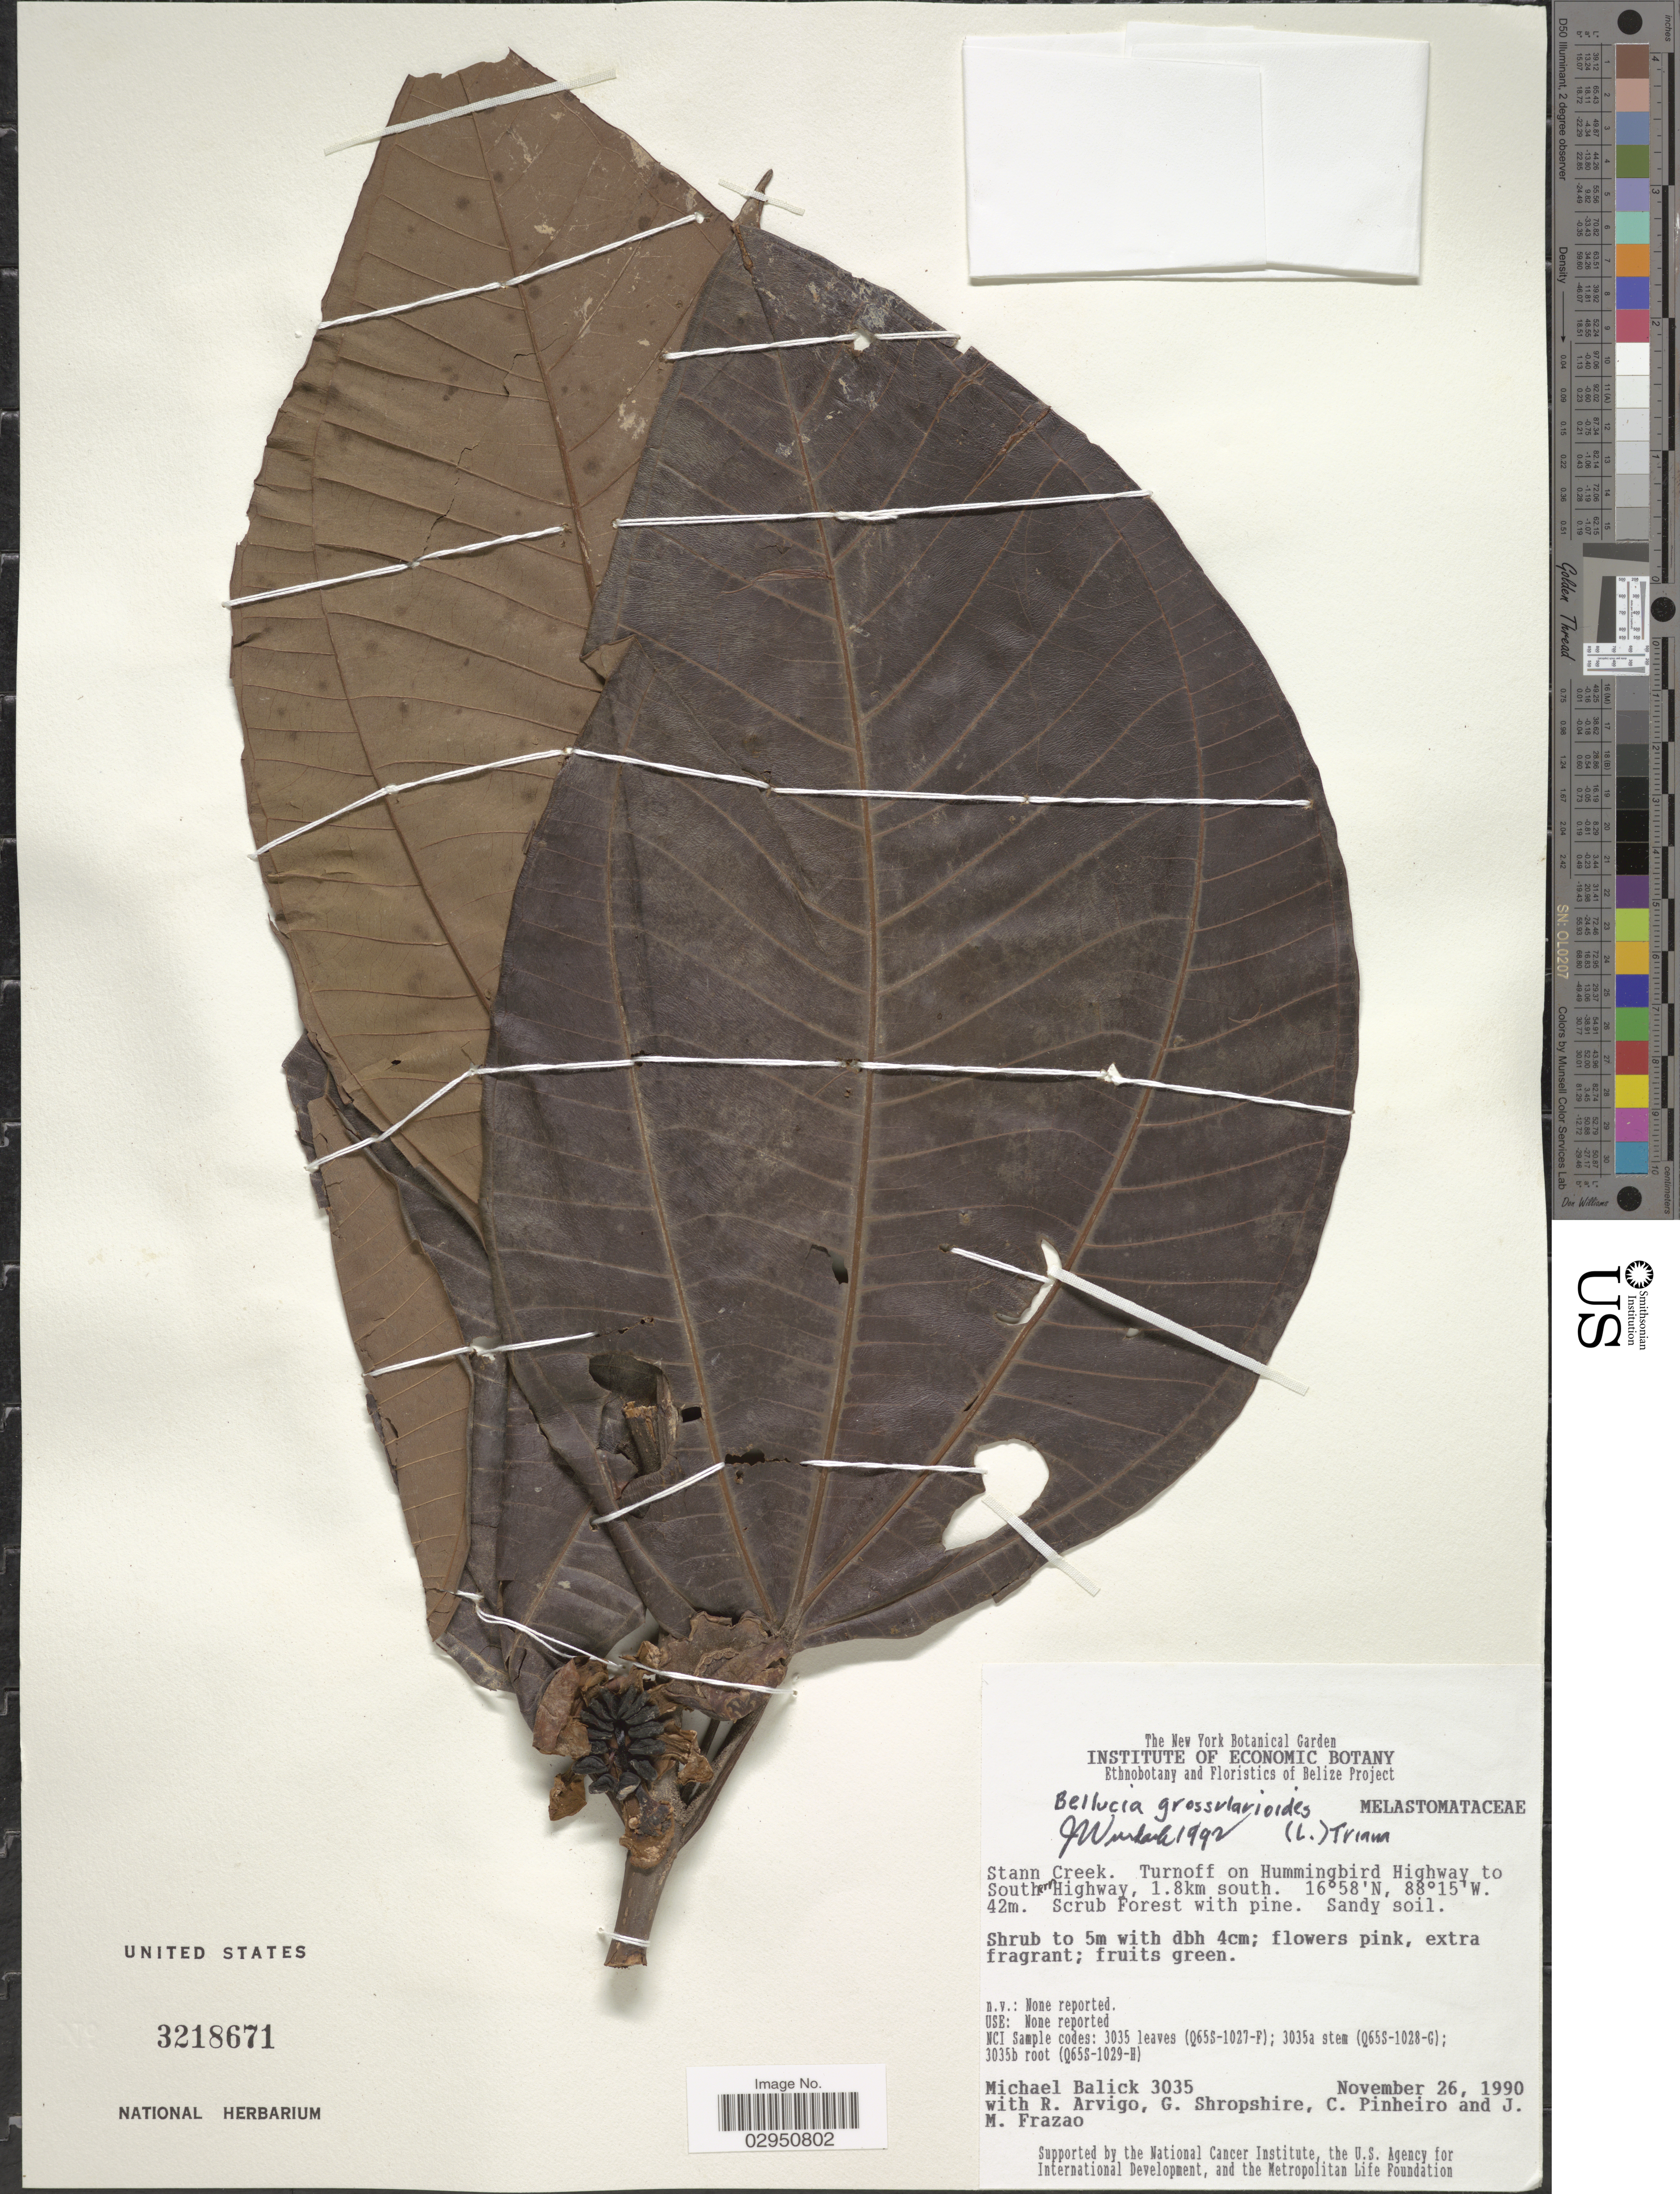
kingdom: Plantae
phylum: Tracheophyta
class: Magnoliopsida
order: Myrtales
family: Melastomataceae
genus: Bellucia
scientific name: Bellucia grossularioides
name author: (L.) Triana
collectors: M. J. Balick, R. Arvigo, G. Shropshire, C. Pinheiro & M. Frazao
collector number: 3035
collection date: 1990-11-26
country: Belize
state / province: Stann Creek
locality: Turnoff on Hummingbird Highway to Southern Highway, 1.8km south.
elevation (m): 42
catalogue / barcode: US 3218671